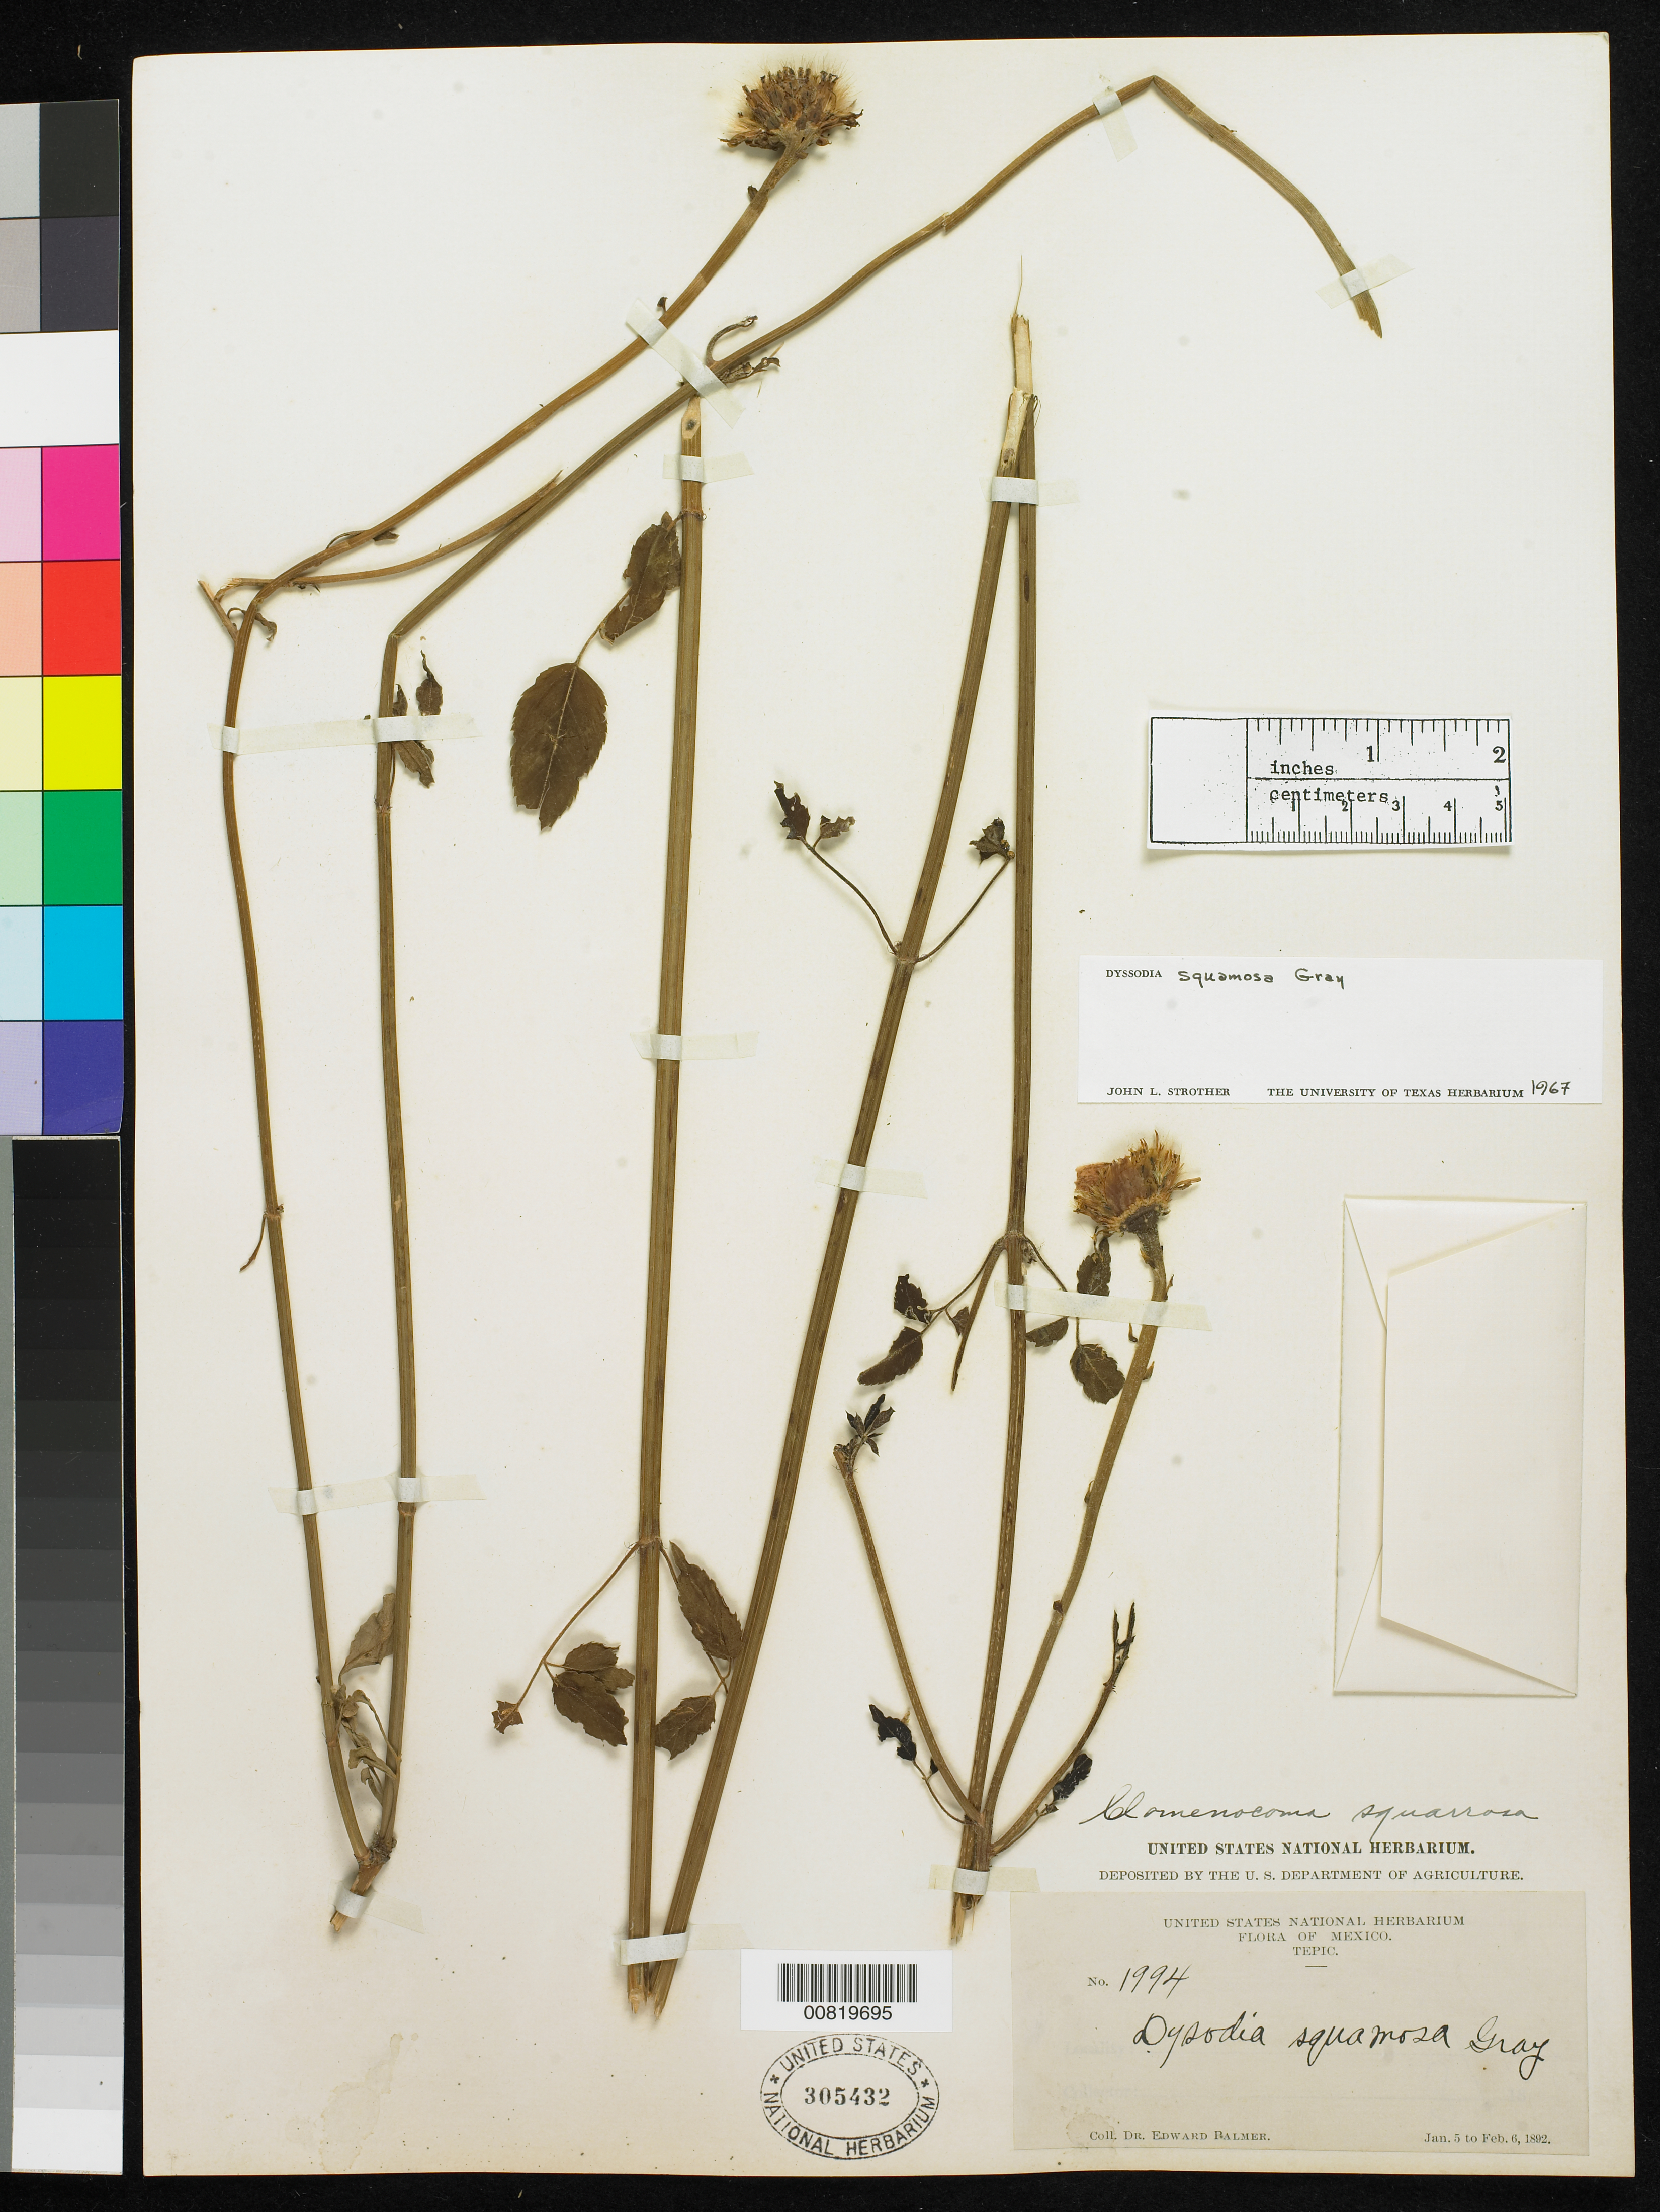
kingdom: Plantae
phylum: Tracheophyta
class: Magnoliopsida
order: Asterales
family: Asteraceae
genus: Adenophyllum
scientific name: Adenophyllum squamosum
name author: (A. Gray) Strother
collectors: E. Palmer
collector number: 1994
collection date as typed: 05 Jan 1892 to 06 Feb 1892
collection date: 1892-01-05/1892-02-06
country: Mexico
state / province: Nayarit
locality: Tepic, Nayarit.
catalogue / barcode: US 305432